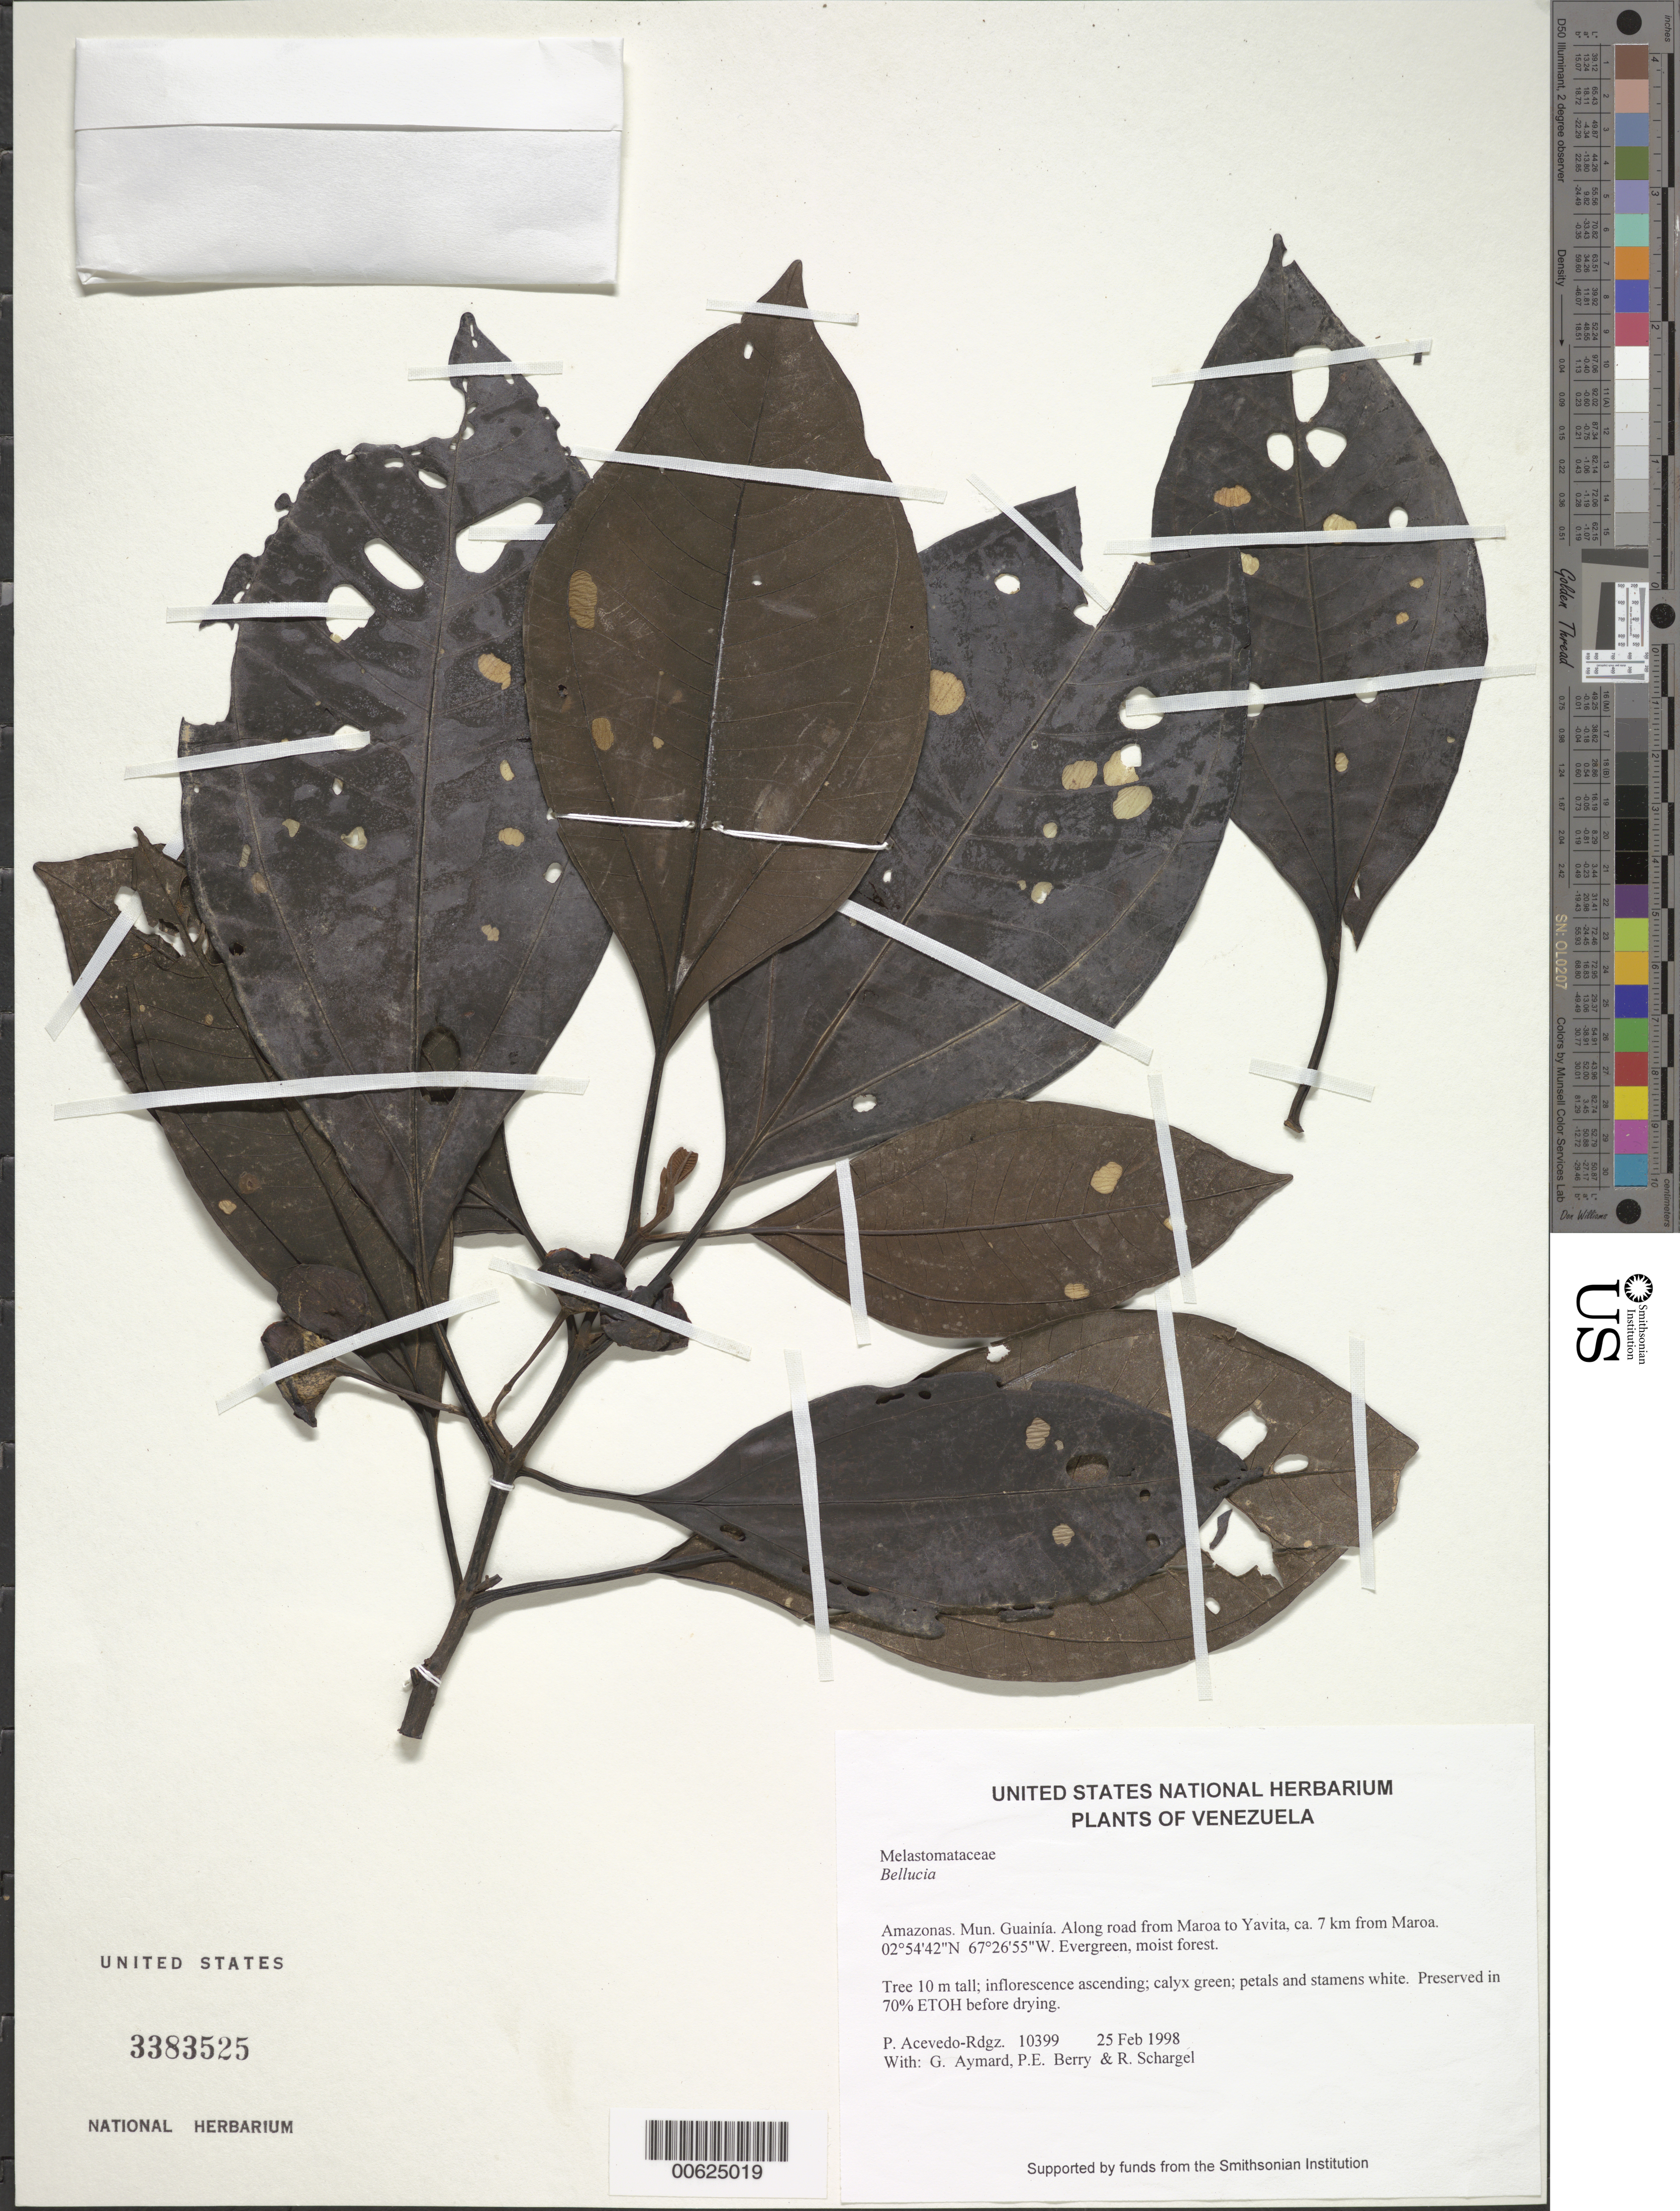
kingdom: Plantae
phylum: Tracheophyta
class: Magnoliopsida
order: Myrtales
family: Melastomataceae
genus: Bellucia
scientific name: Bellucia sp.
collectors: P. Acevedo-Rodr., G. A. Aymard, P. E. Berry & R. Schargel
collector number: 10399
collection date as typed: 25 Feb 1998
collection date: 1998-02-25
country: Venezuela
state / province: Amazonas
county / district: Maroa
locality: Along road from Maroa to Yavita, ca. 7 km from Maroa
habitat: Evergreen, moist forest.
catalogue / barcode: US 3383525